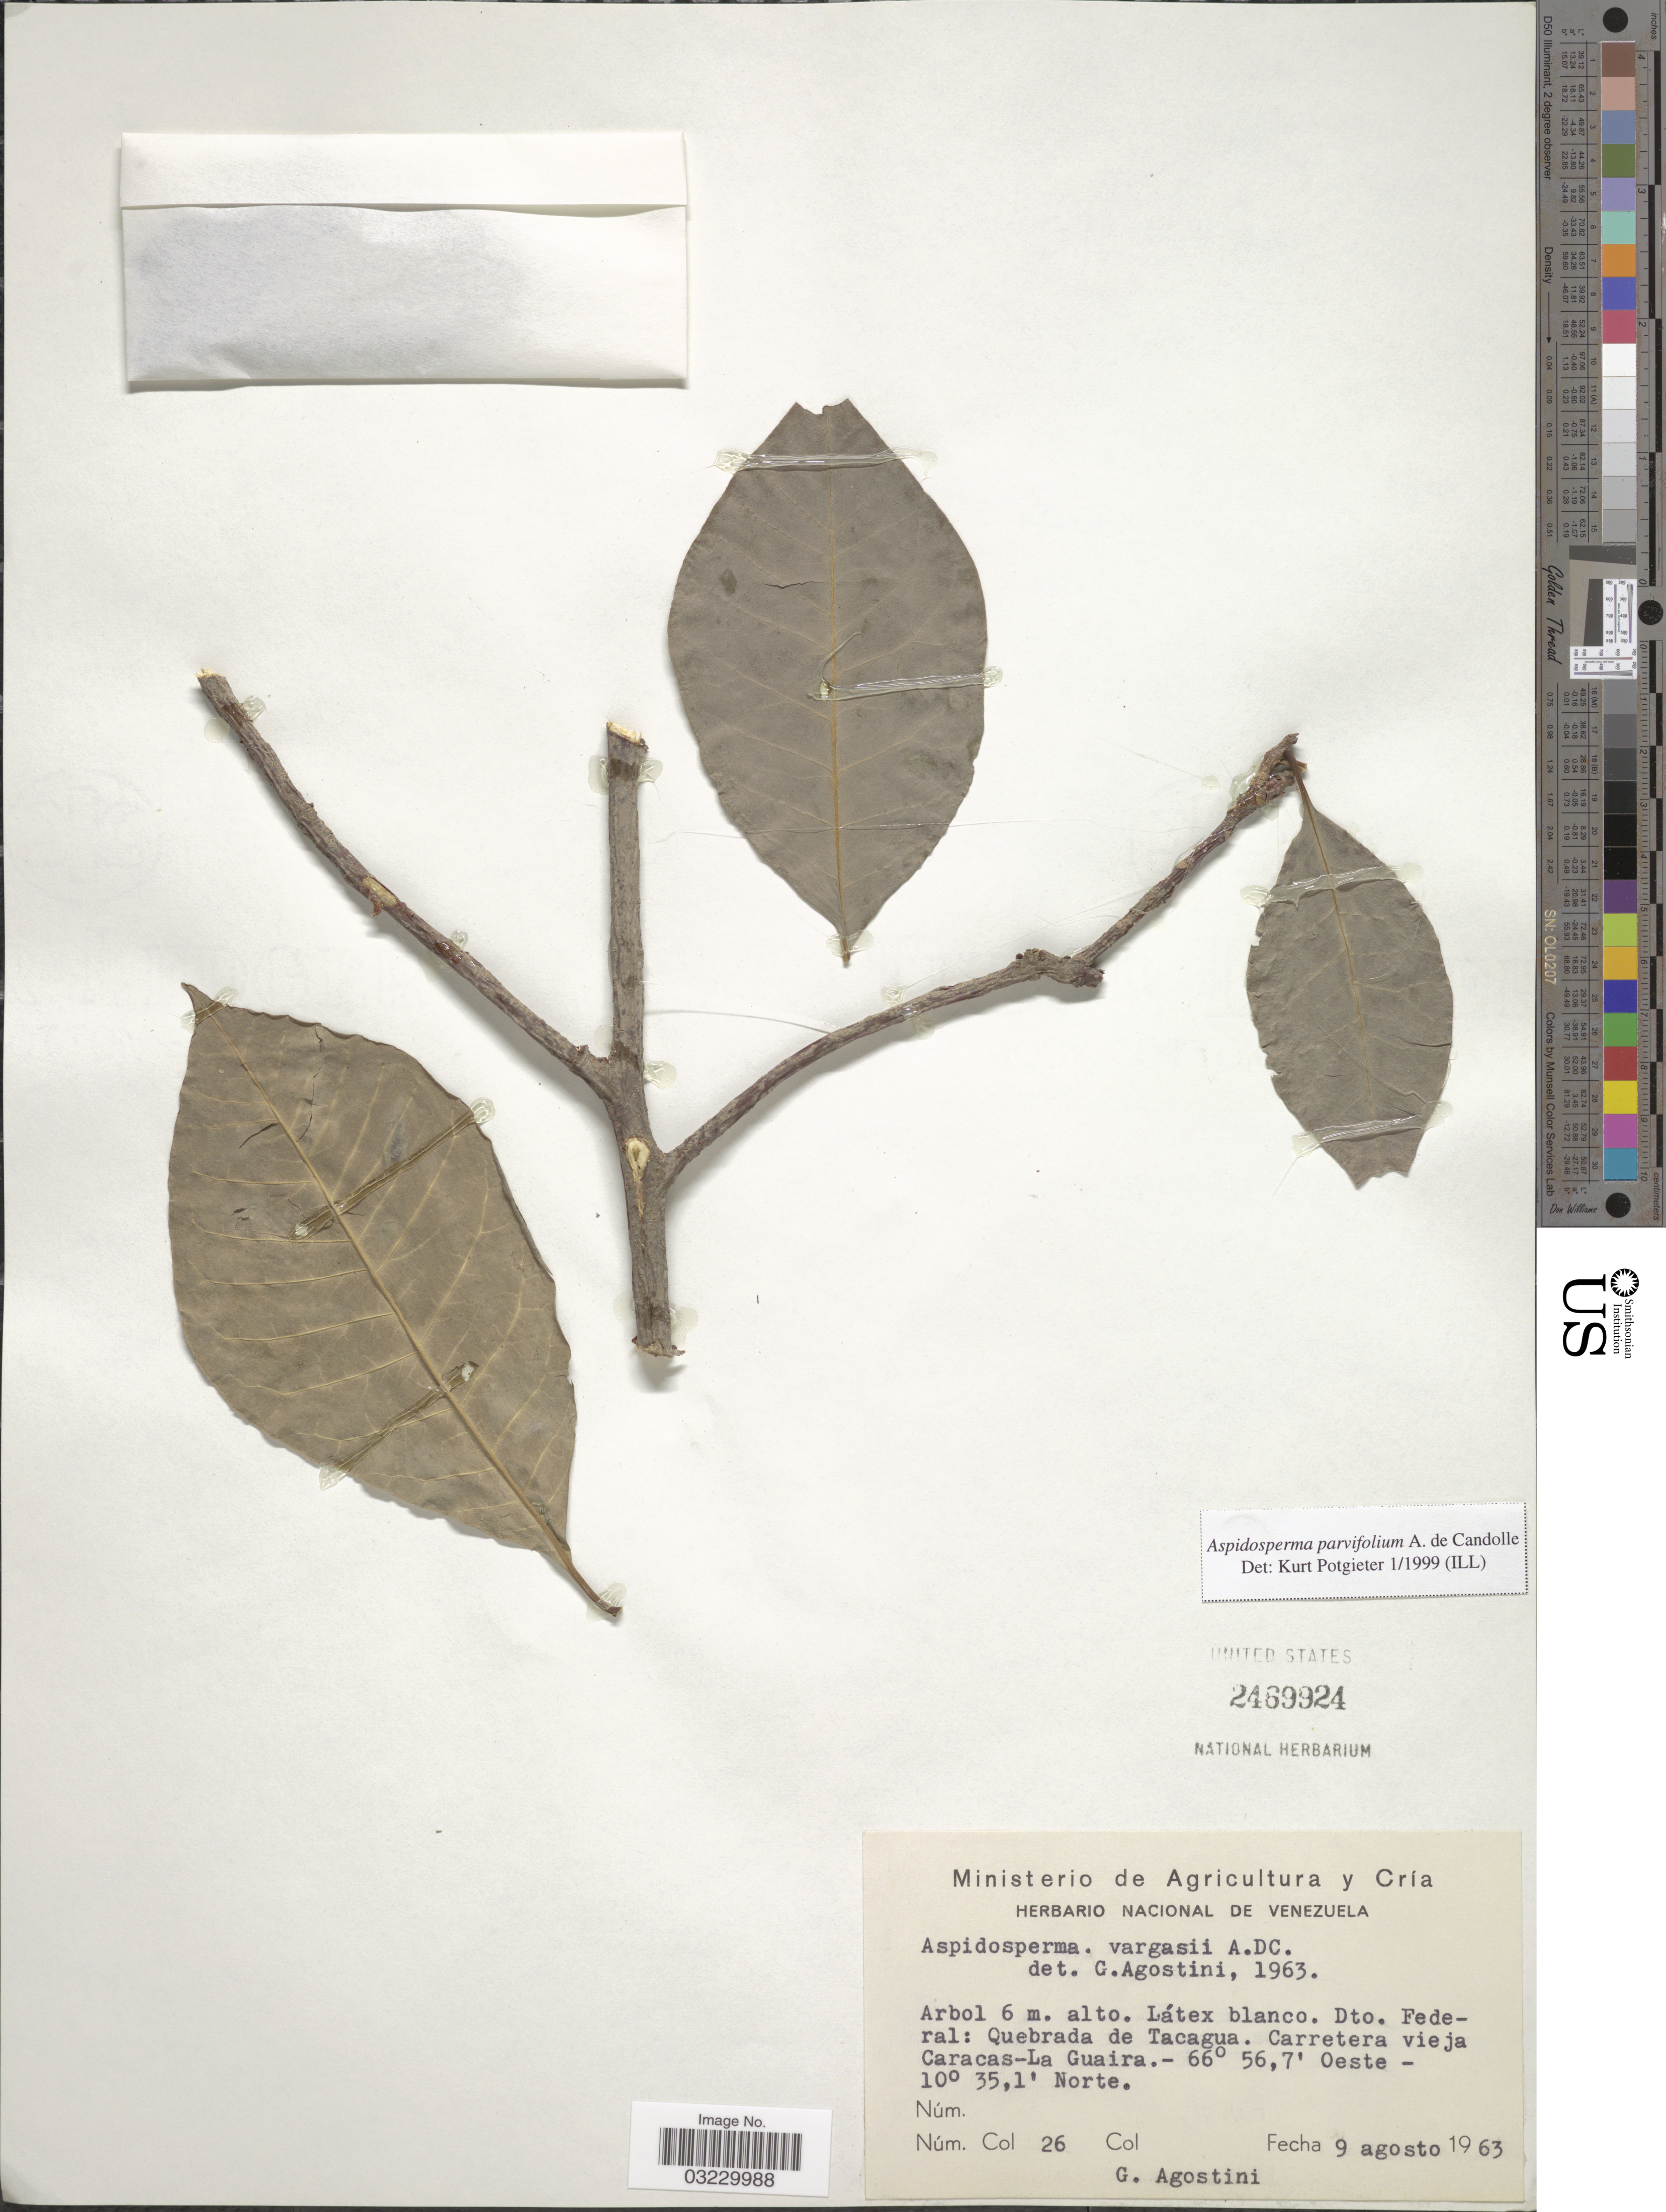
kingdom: Plantae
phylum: Tracheophyta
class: Magnoliopsida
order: Gentianales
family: Apocynaceae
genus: Aspidosperma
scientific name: Aspidosperma parvifolium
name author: A. DC.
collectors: G. Agostini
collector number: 26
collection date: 1963-08-09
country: Paraguay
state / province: Guaira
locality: Dto. Federal: Quebrada de Tacagua. Carretera vieja Caracas-La Guaira.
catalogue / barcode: US 2469924